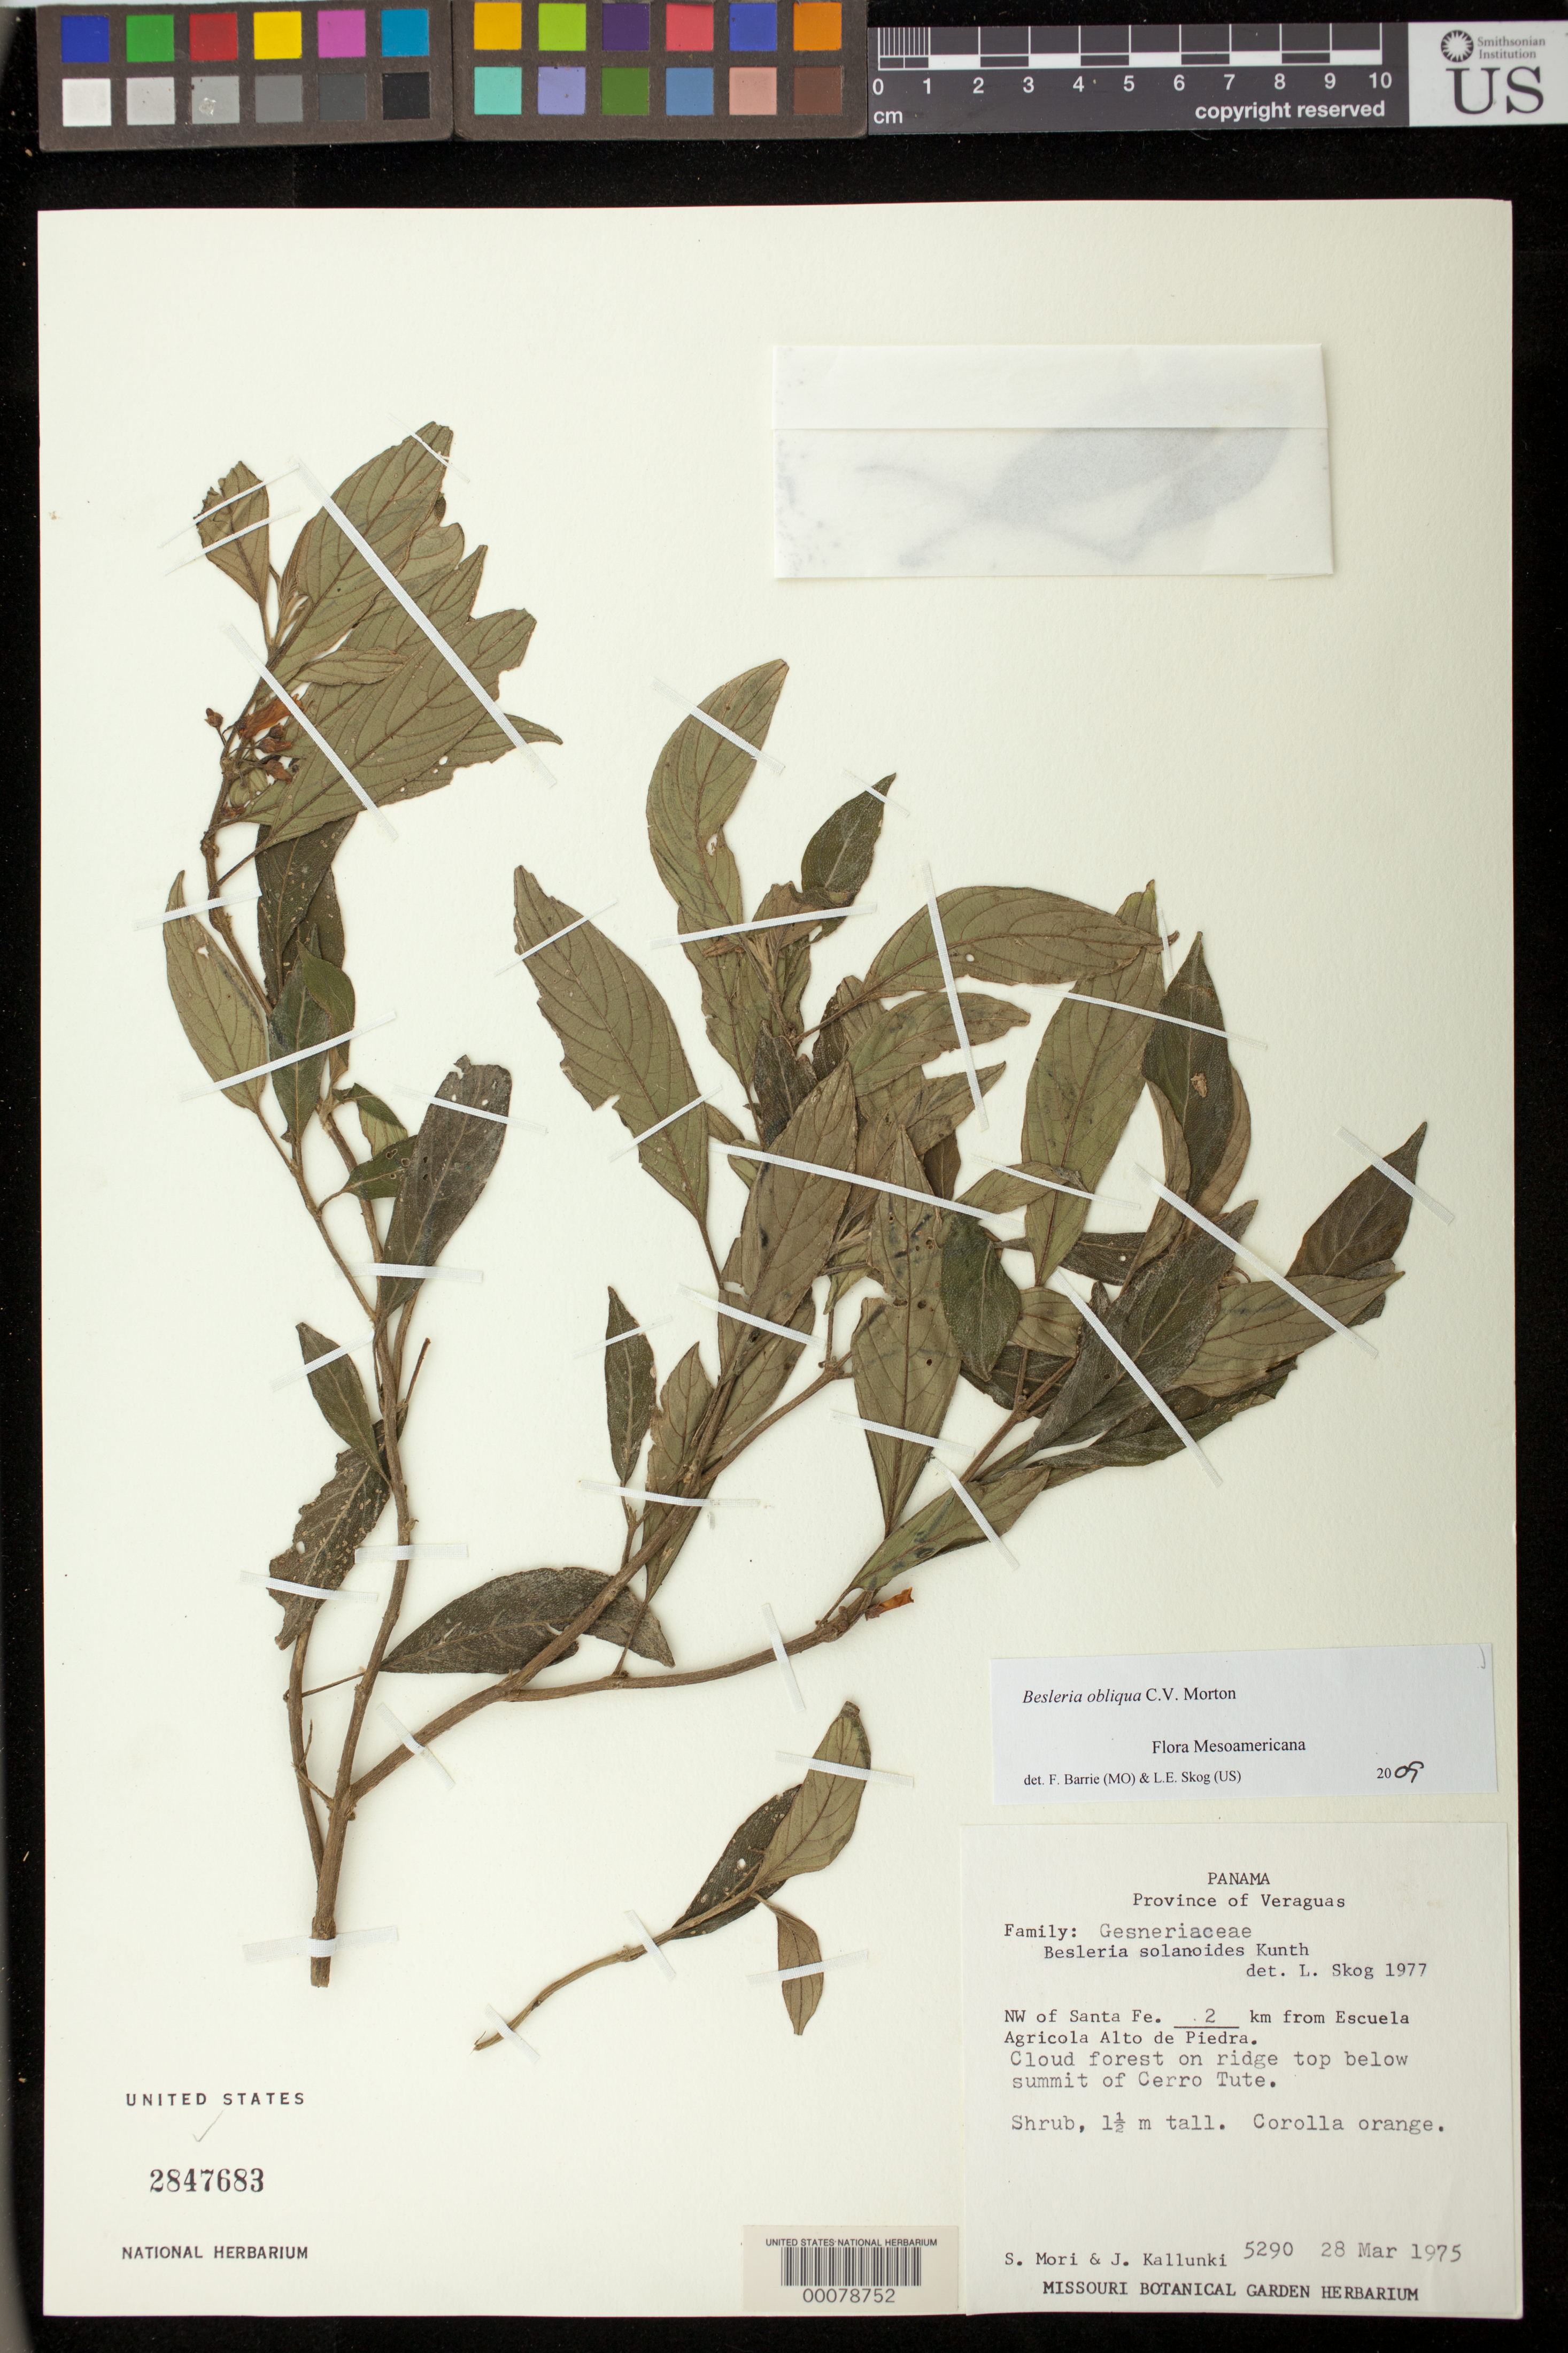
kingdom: Plantae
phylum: Tracheophyta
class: Magnoliopsida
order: Lamiales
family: Gesneriaceae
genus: Besleria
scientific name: Besleria obliqua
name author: C.V. Morton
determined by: Barrie, F. R.; Skog, Laurence E.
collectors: S. Mori & J. Kallunki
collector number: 5290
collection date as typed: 28 Mar 1975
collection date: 1975-03-28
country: Panama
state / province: Veraguas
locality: NW of Santa Fe, 2 km from Escuela Agricola Alto de Piedra, below summit of Cerro Tute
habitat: Cloud forest on ridge top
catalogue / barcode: US 2847683